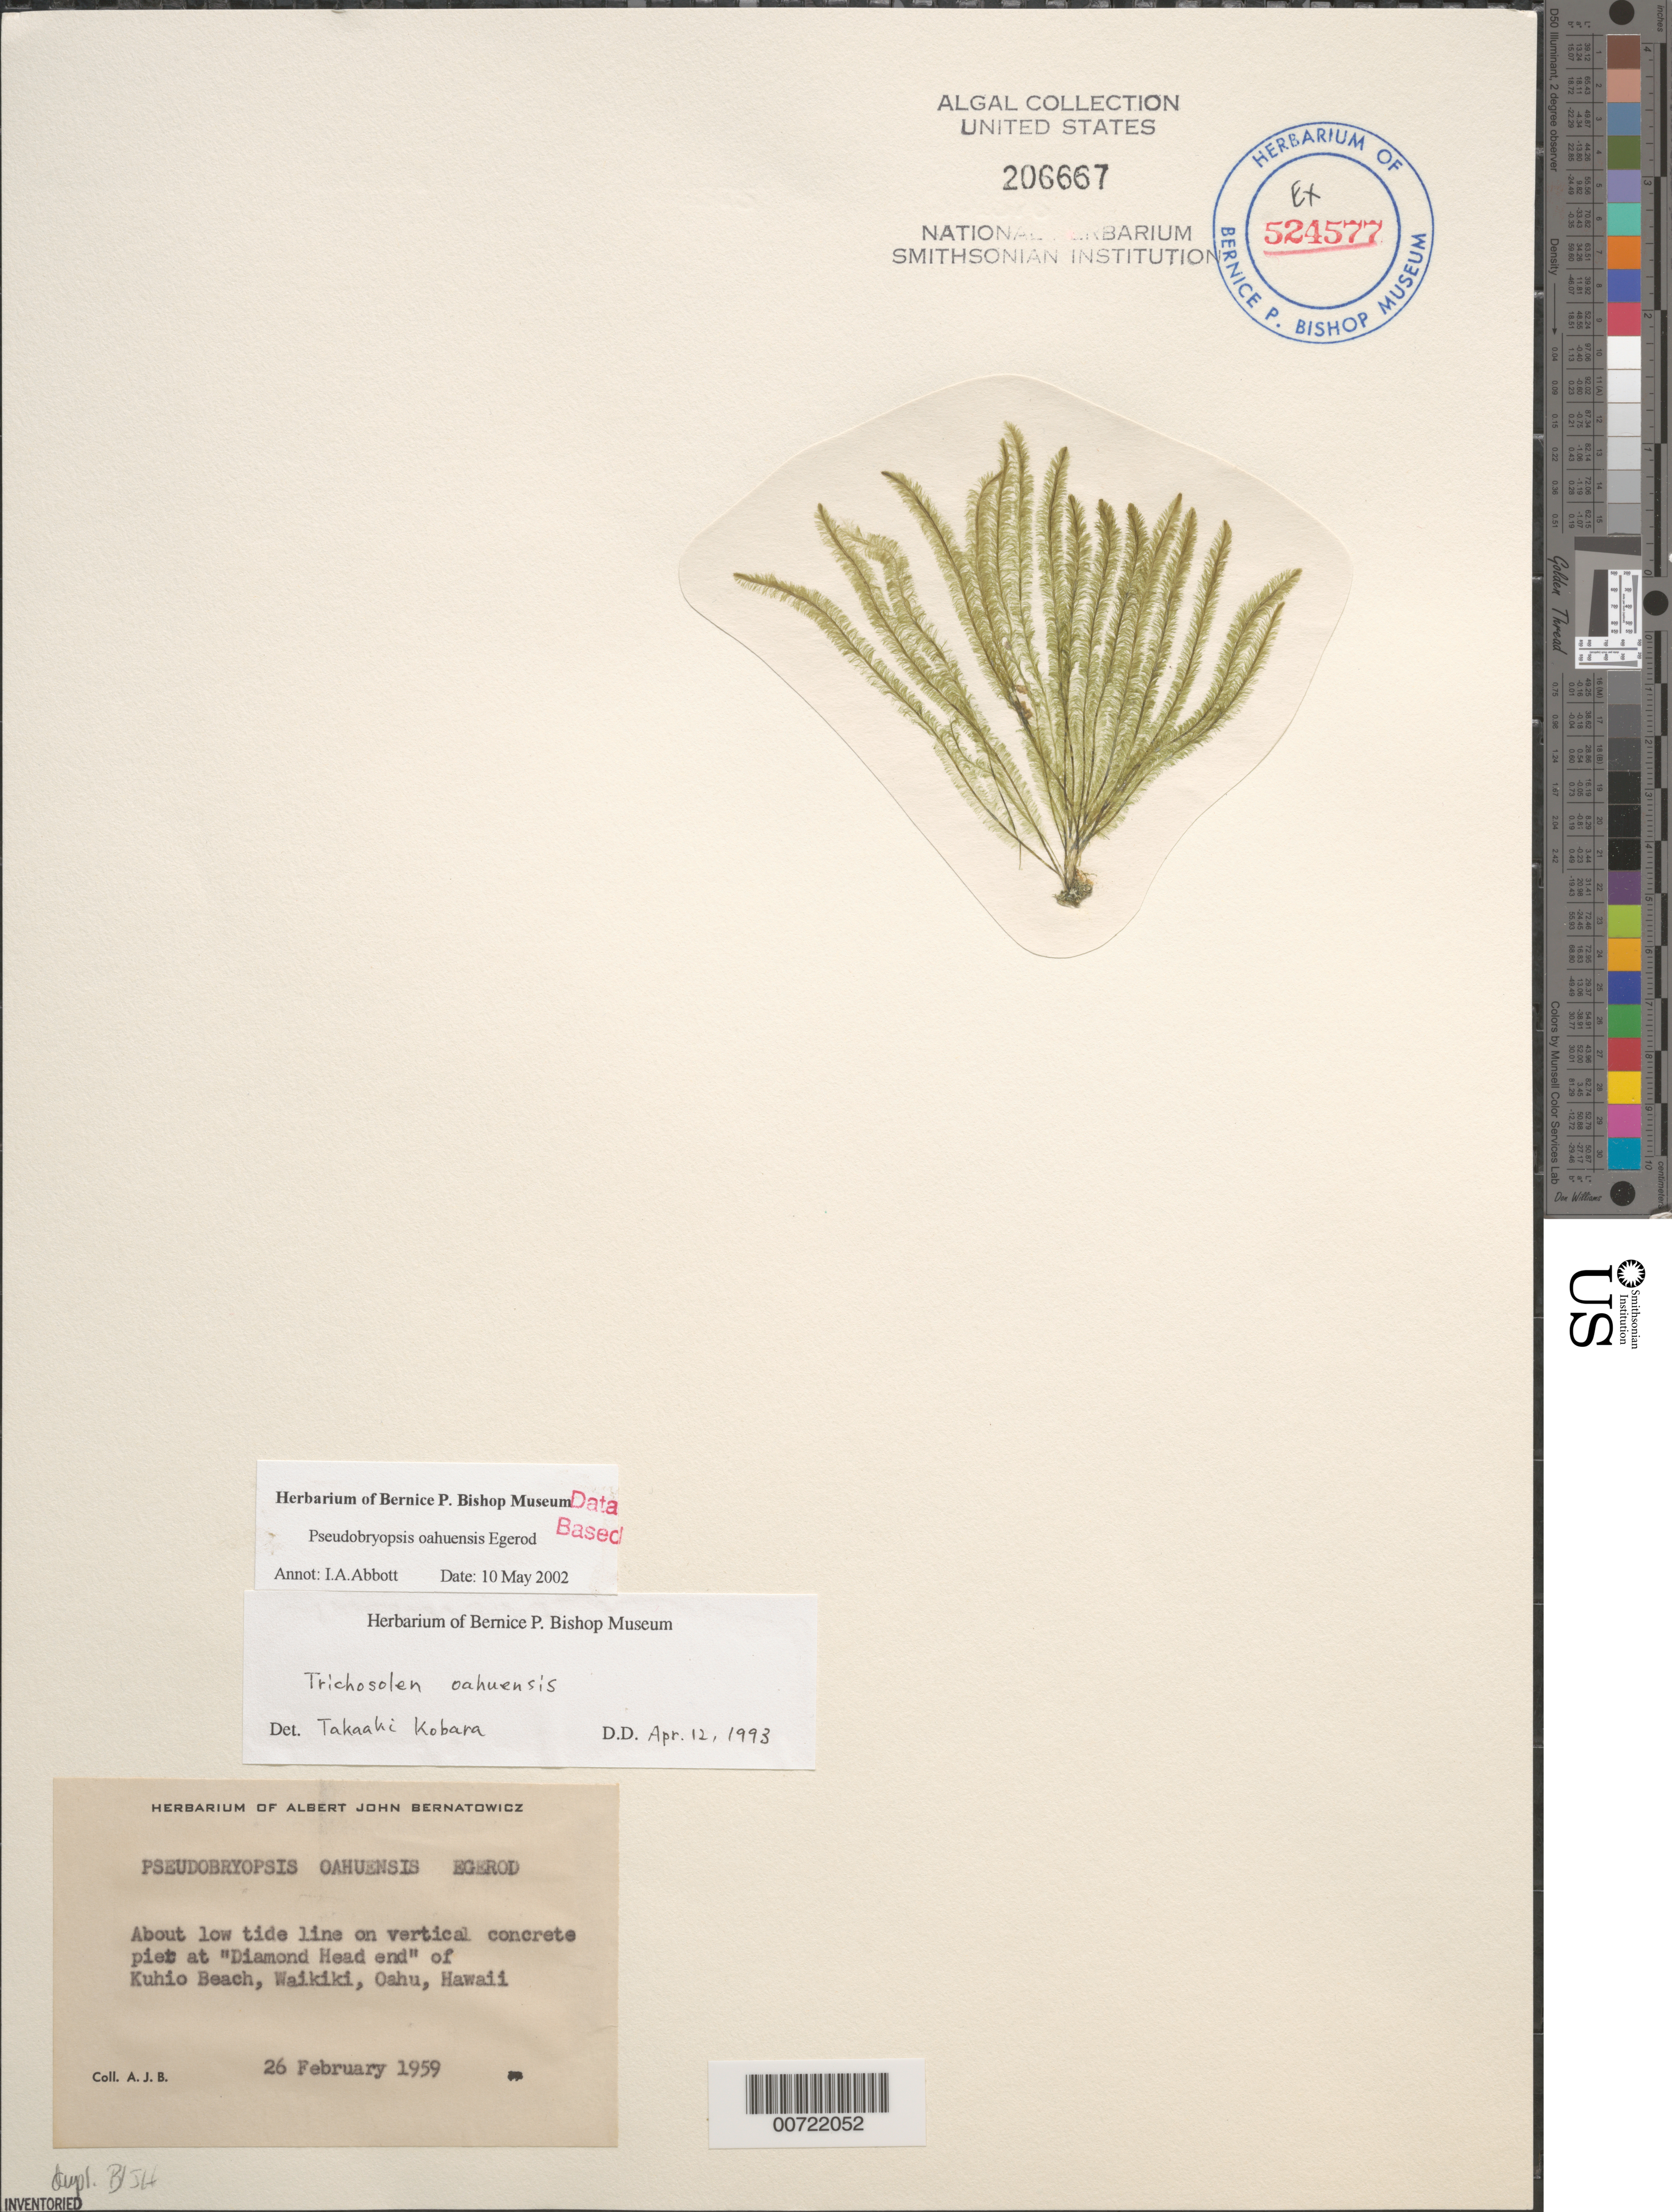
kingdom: Plantae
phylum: Chlorophyta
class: Ulvophyceae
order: Bryopsidales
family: Bryopsidaceae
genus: Pseudobryopsis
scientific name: Pseudobryopsis oahuensis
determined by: Abbott, Isabella A.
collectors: A. Bernatowicz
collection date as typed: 26 Feb 1959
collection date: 1959-02-26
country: United States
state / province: Hawaii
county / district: Honolulu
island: Oahu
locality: Waikiki, Diamond Head end of Kuhio Beach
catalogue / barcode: US 206667